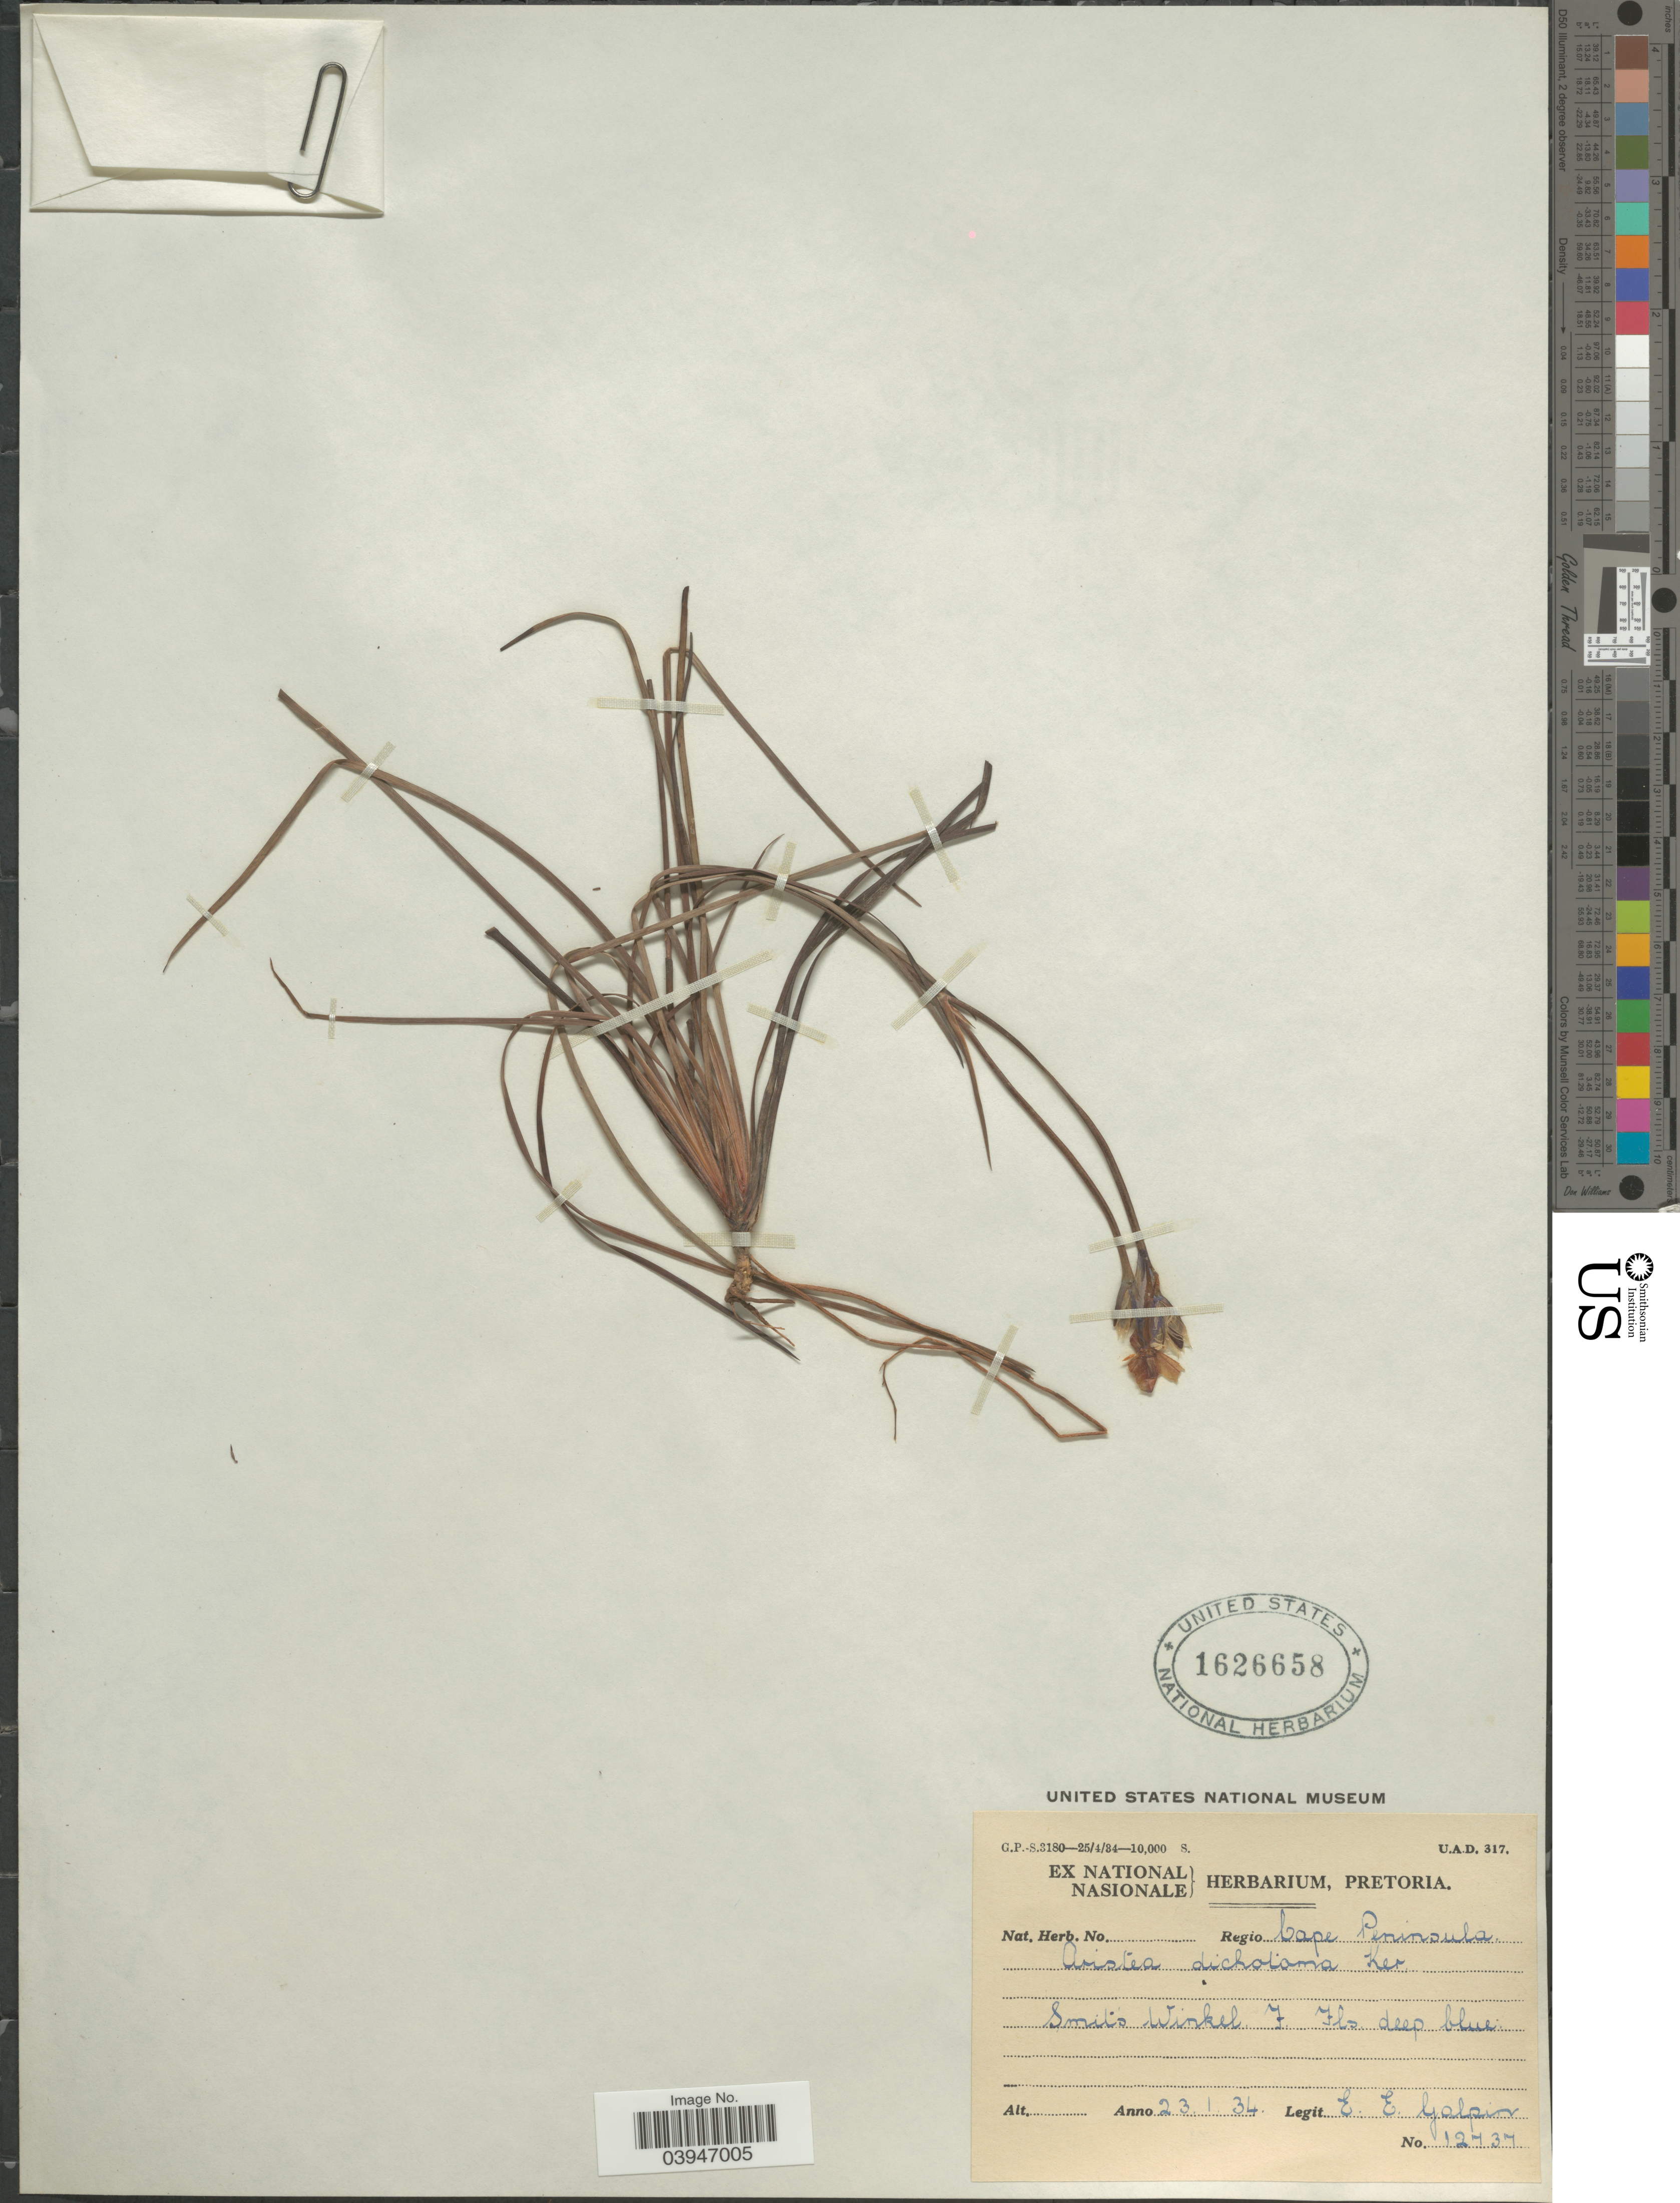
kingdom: Plantae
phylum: Tracheophyta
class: Liliopsida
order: Asparagales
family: Iridaceae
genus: Aristea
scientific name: Aristea dichotoma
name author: (Thunb.) Ker Gawl.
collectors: E. Galpin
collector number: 12737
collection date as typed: Transcribed d/m/y: 23/1/34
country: South Africa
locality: Regio Cape Peninsula. Smits Winkel.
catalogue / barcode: US 1626658